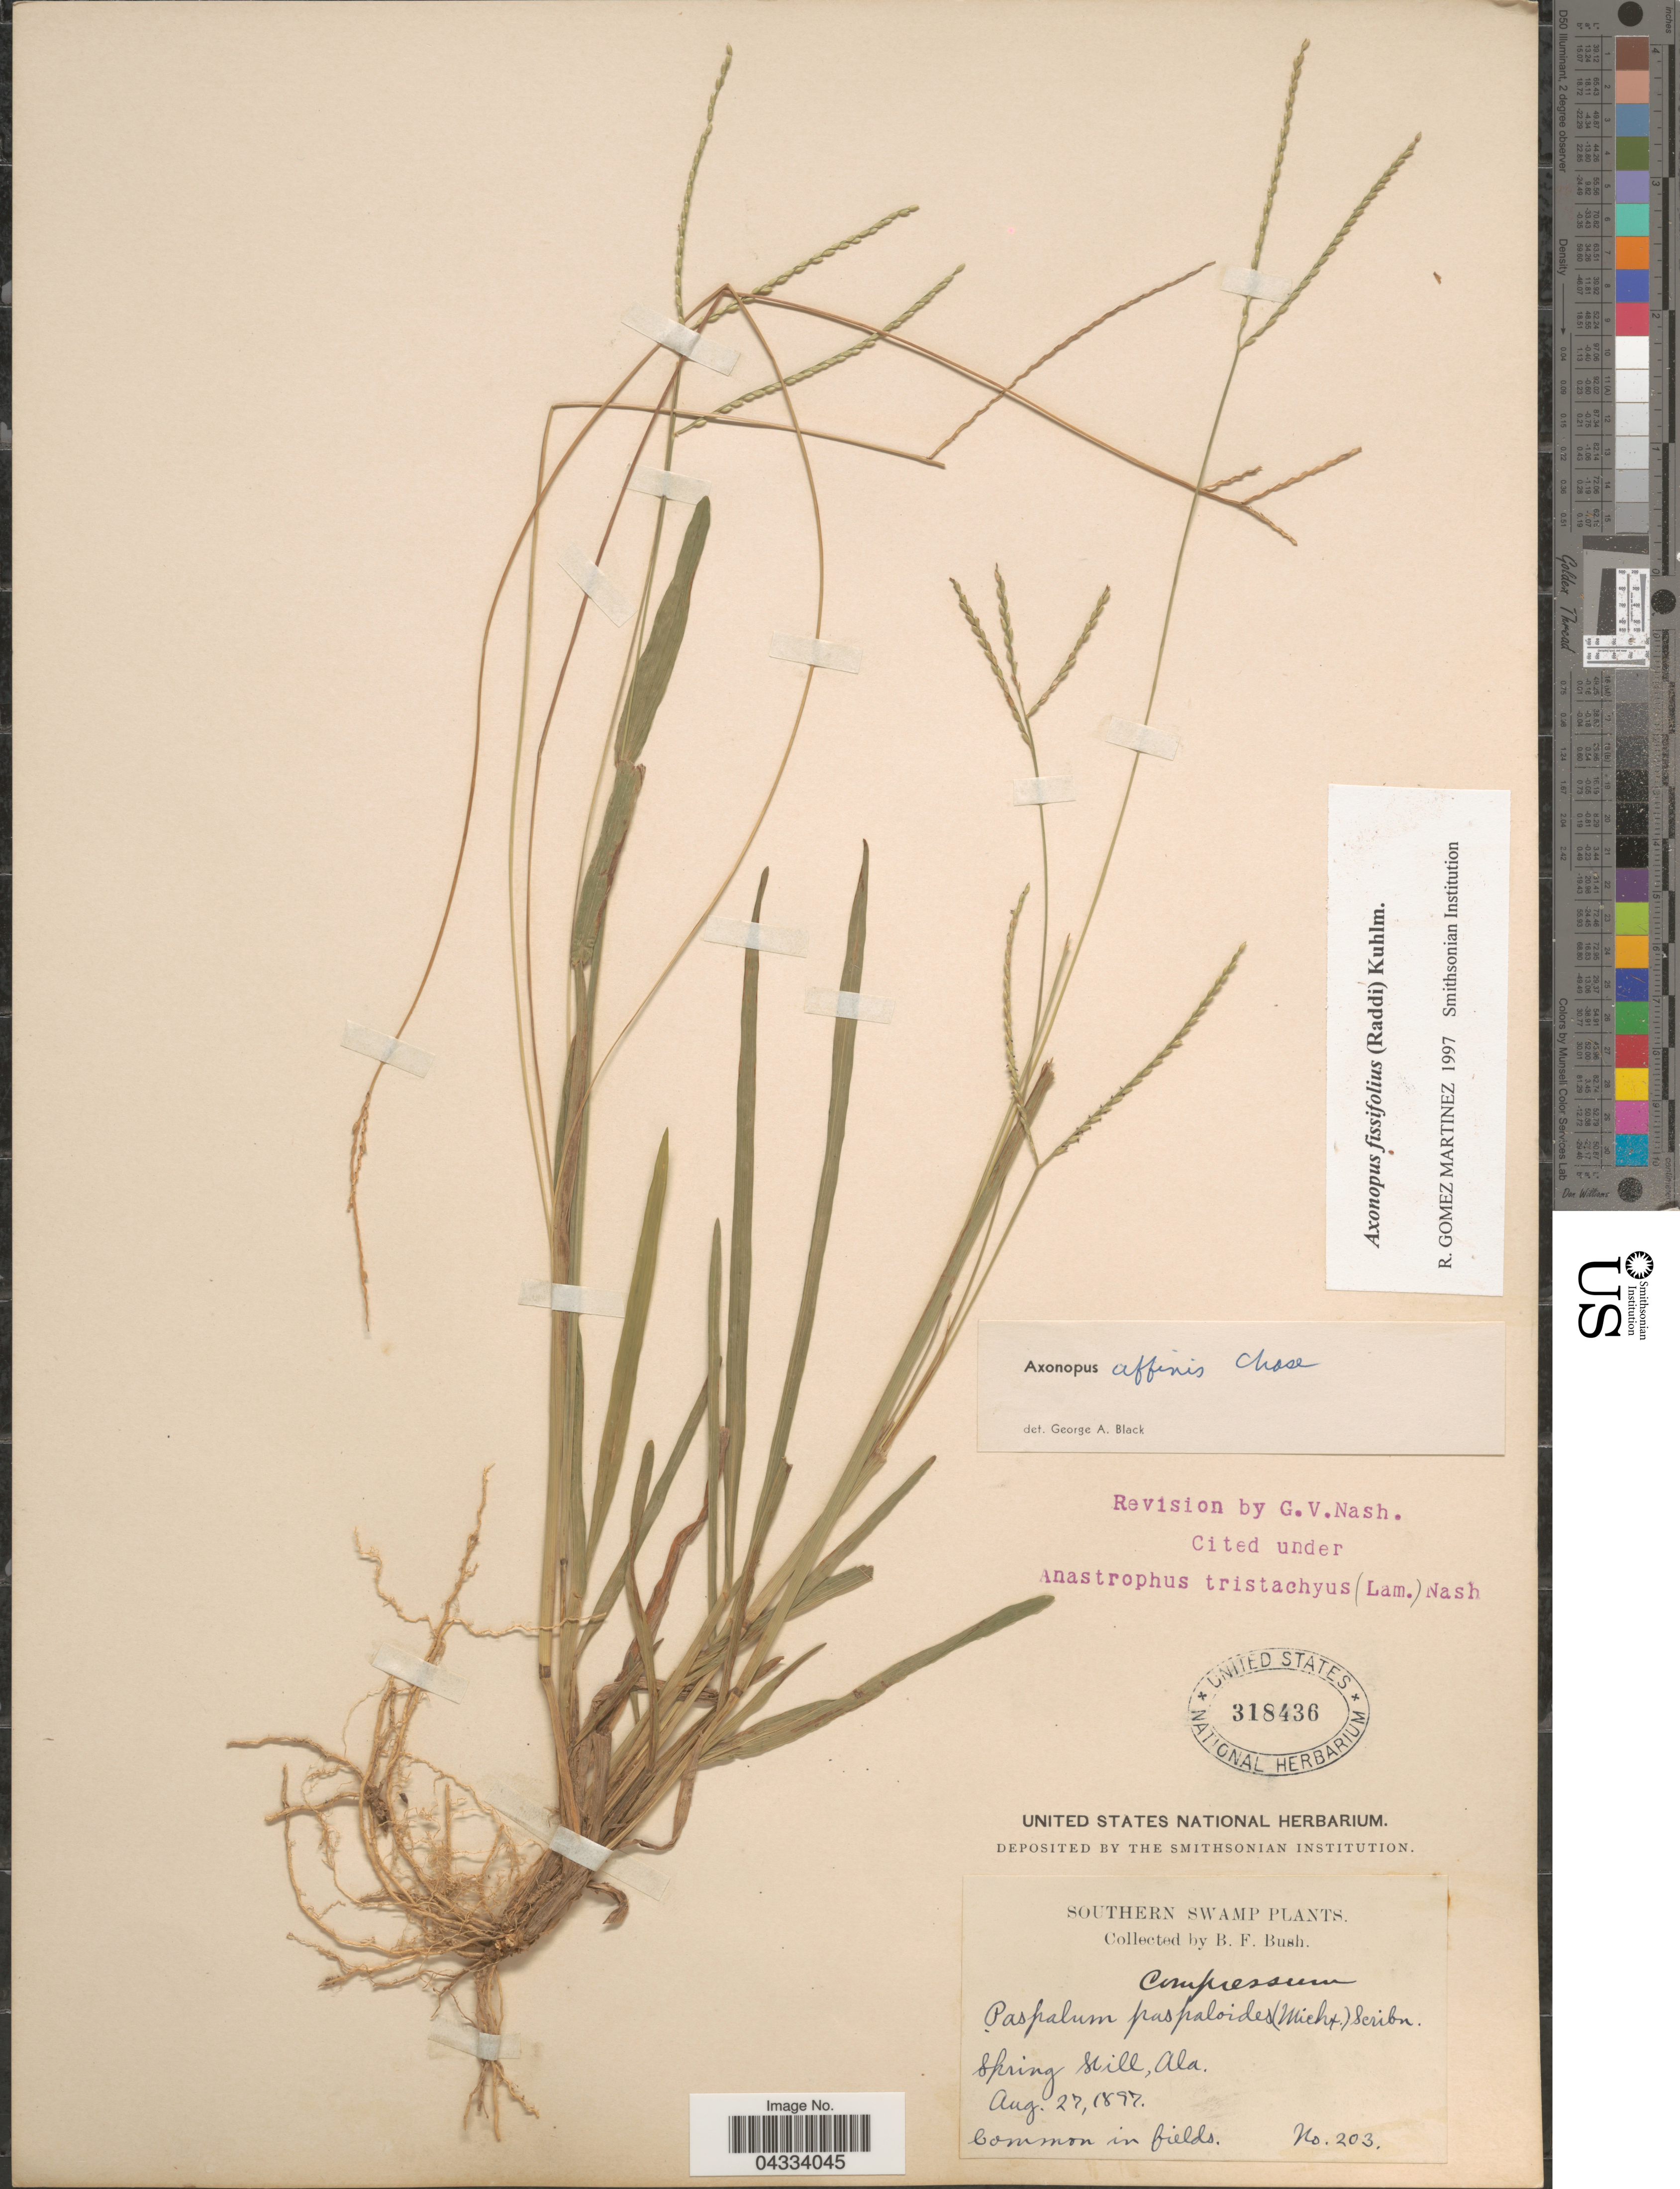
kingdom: Plantae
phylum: Tracheophyta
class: Liliopsida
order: Poales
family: Poaceae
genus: Axonopus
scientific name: Axonopus fissifolius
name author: (Raddi) Kuhlm.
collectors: B. F. Bush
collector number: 203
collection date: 1897-08-27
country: United States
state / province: Alabama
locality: Southern Swamp. Spring Hill.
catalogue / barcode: US 318436